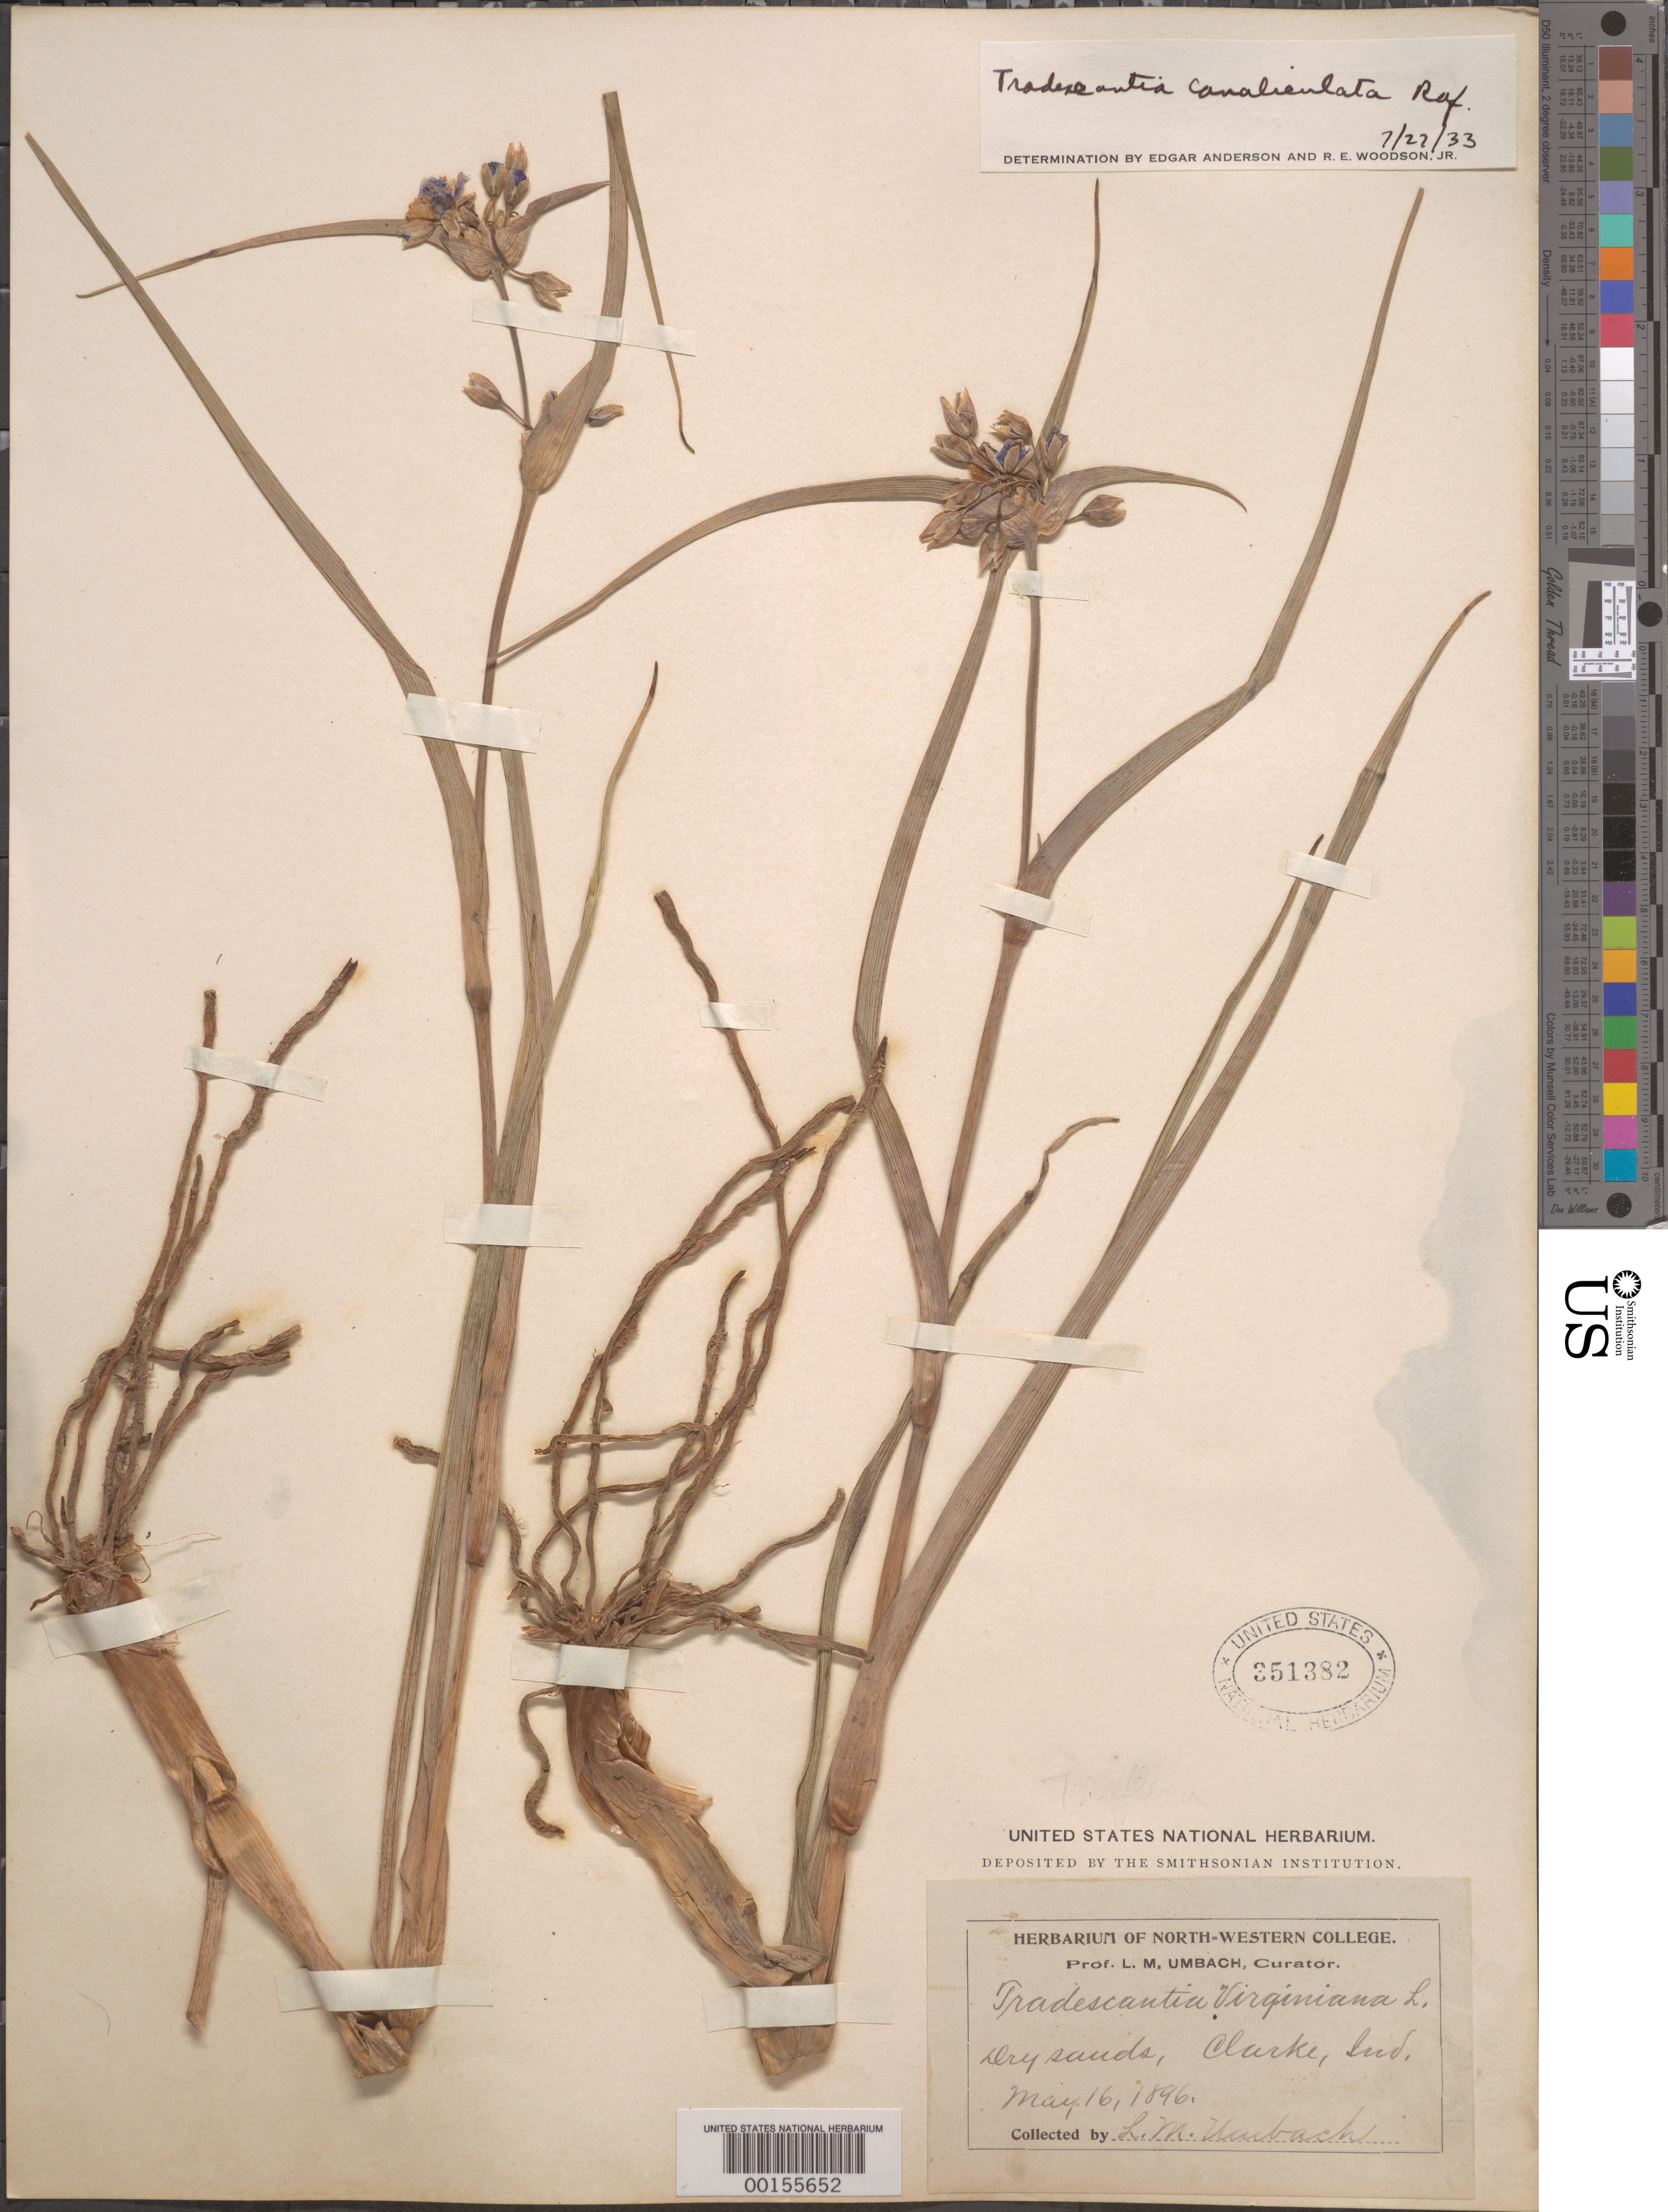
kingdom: Plantae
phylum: Tracheophyta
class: Liliopsida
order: Commelinales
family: Commelinaceae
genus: Tradescantia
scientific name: Tradescantia ohiensis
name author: Raf.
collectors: L. M. Umbach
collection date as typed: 16 May 1896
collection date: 1896-05-16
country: United States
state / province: Indiana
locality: Clarke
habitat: Dry sands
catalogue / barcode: US 351382